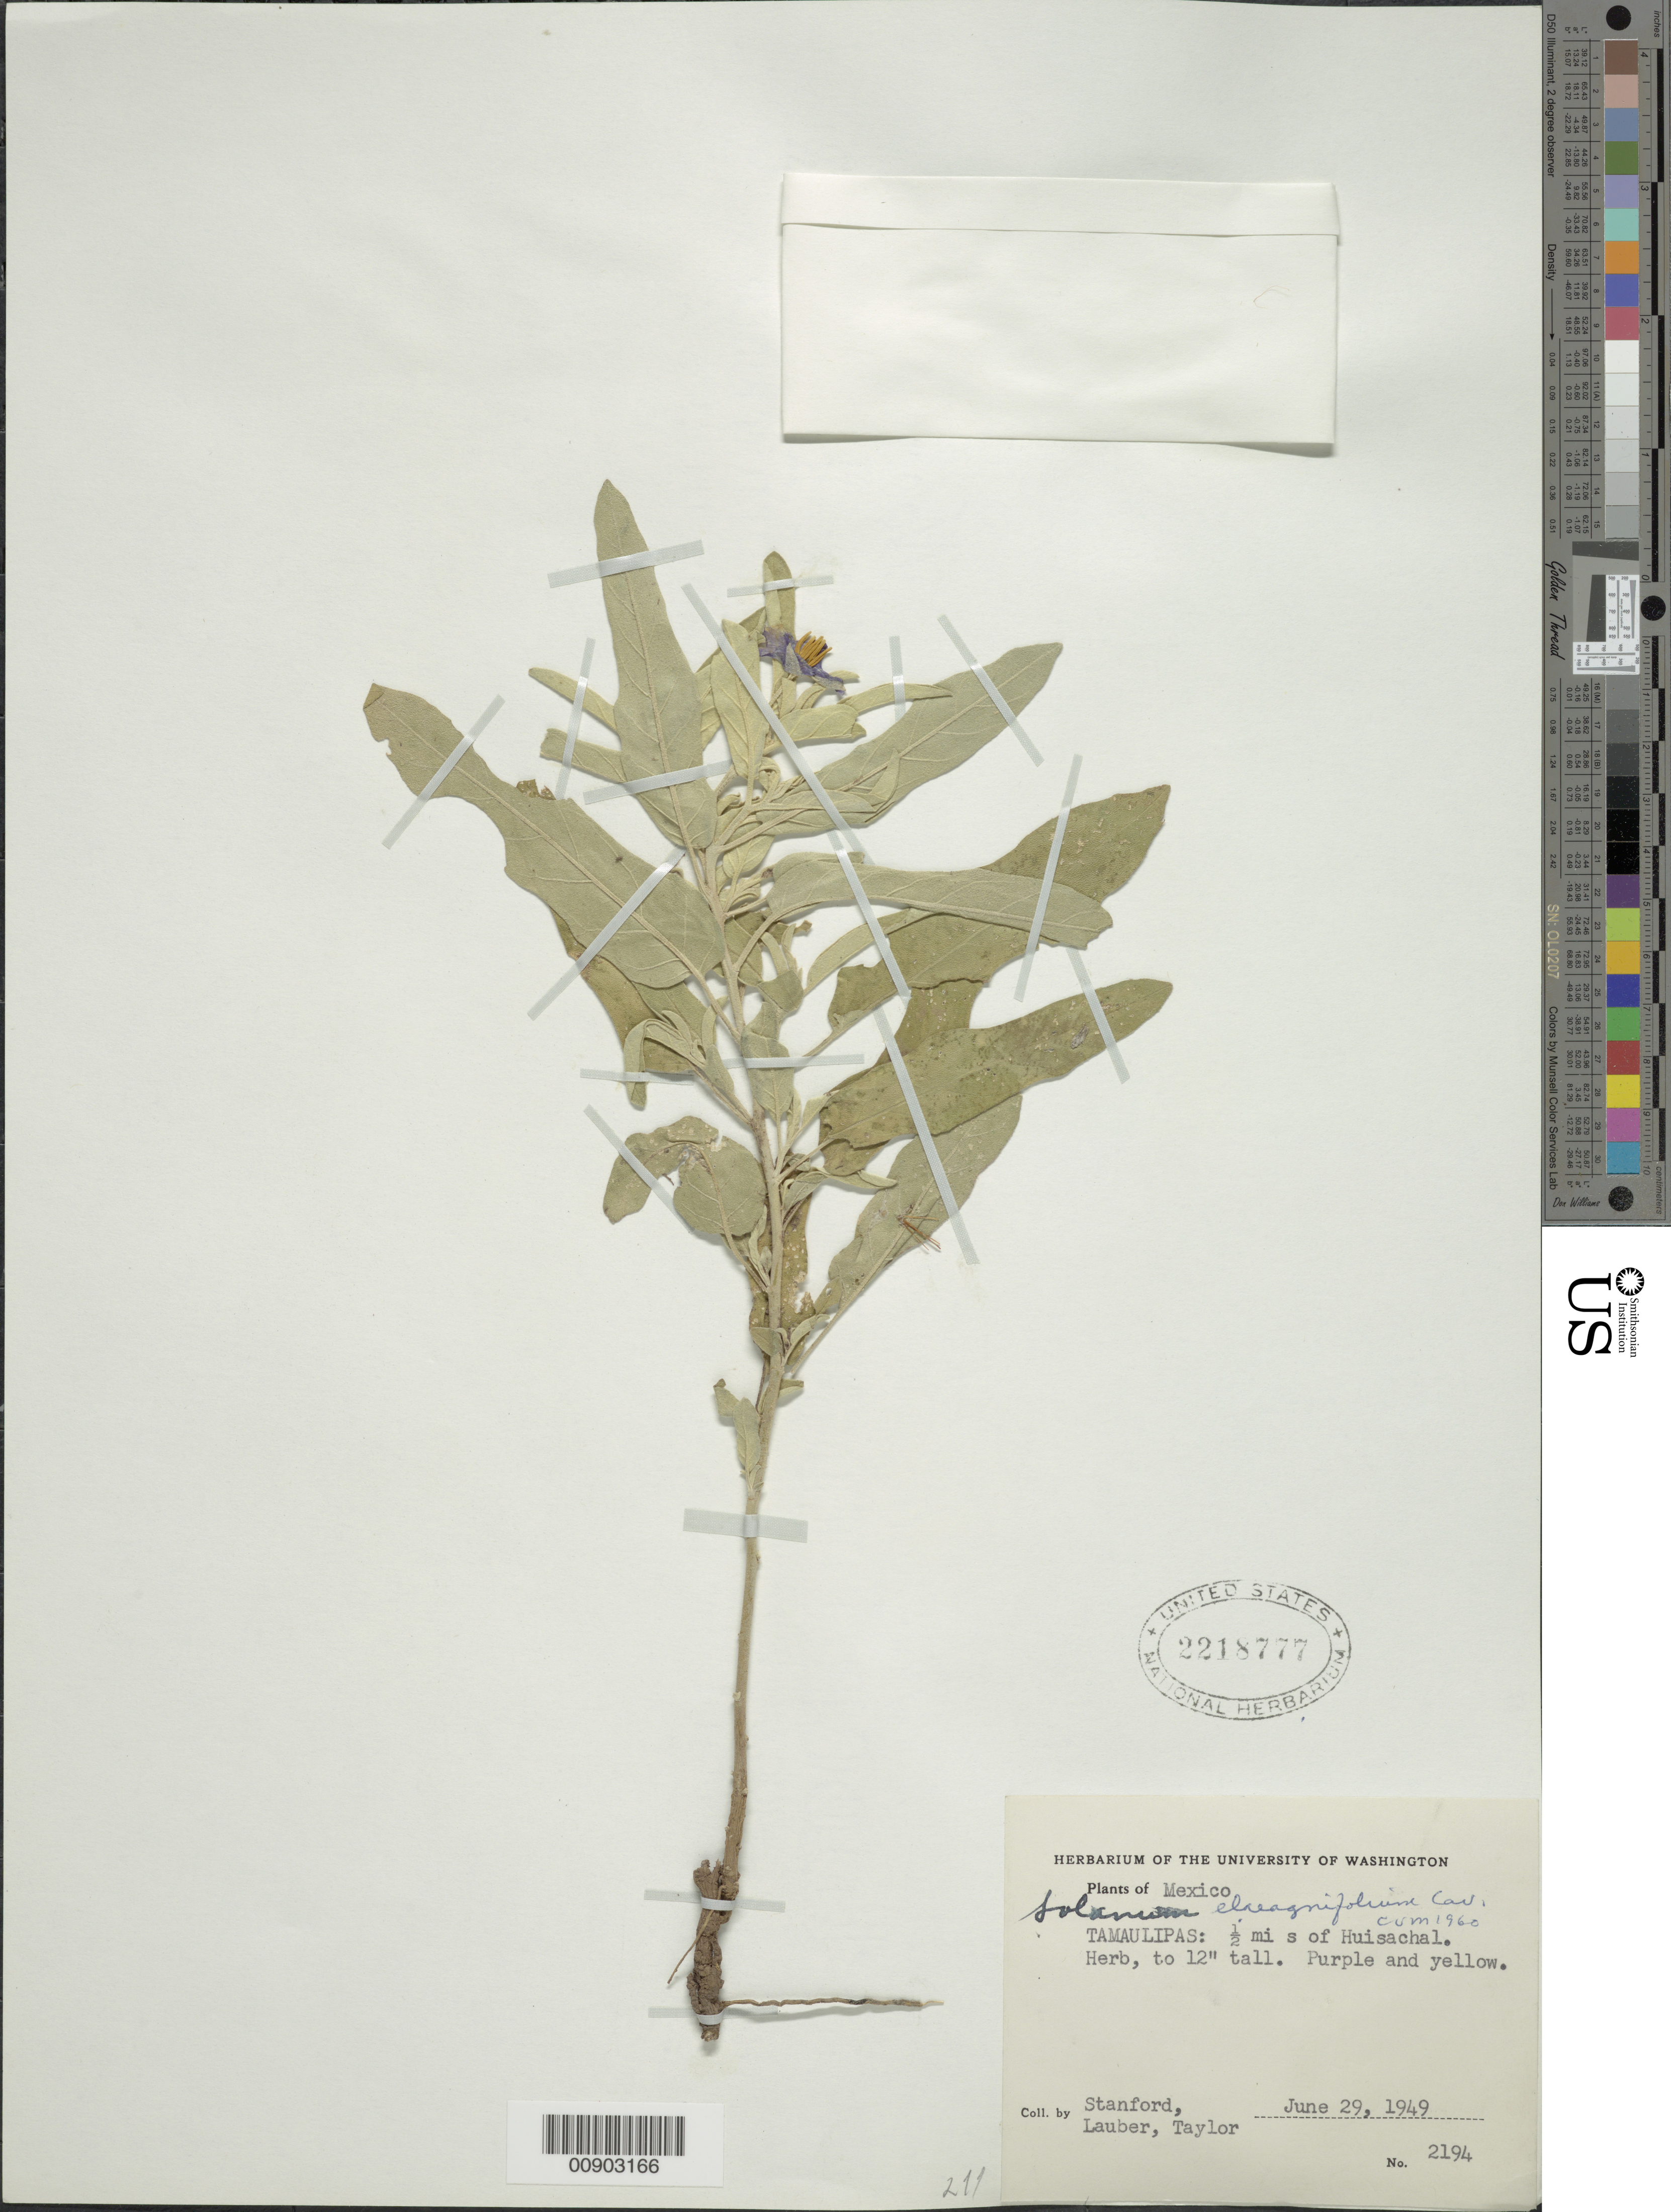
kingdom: Plantae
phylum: Tracheophyta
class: Magnoliopsida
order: Solanales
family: Solanaceae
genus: Solanum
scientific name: Solanum elaeagnifolium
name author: Cav.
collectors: -. Stanford, Lauber, -- & -- Taylor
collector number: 2194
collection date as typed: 29 Jun 1949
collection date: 1949-06-29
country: Mexico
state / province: Tamaulipas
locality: Tamaulipas, ½ mi S of Huisachal.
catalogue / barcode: US 2218777